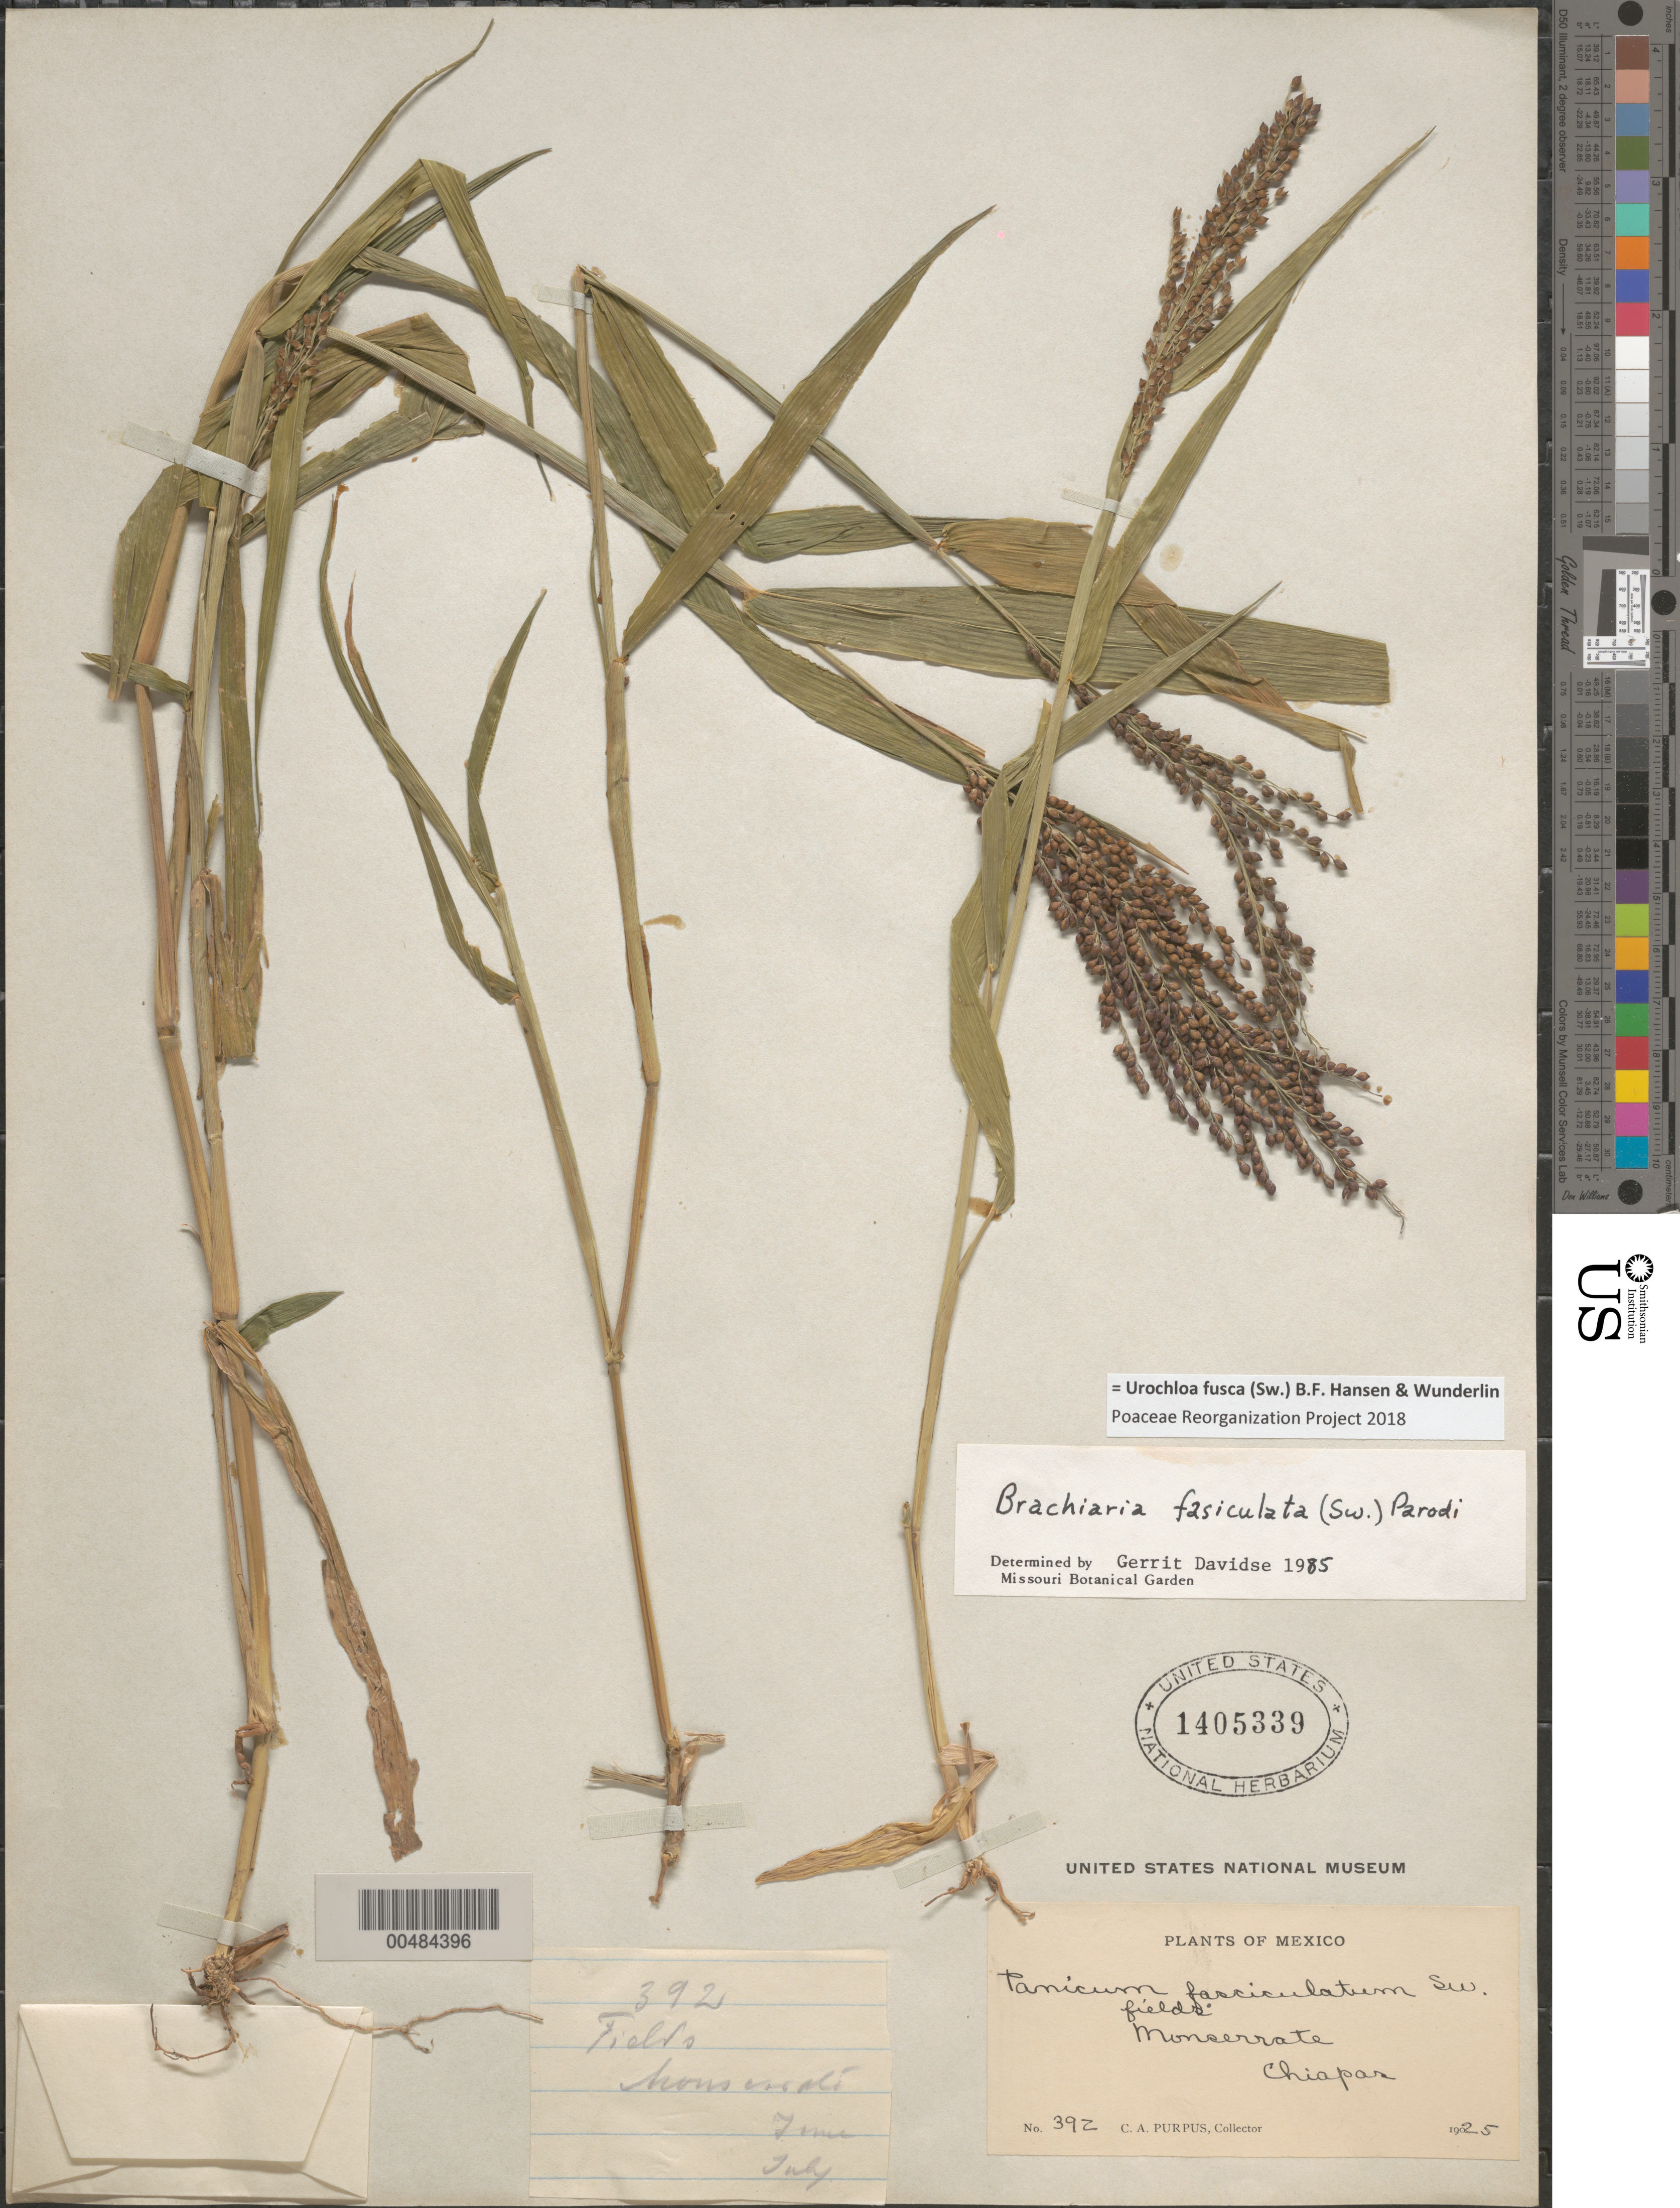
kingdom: Plantae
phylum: Tracheophyta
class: Liliopsida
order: Poales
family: Poaceae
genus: Brachiaria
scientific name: Brachiaria fasciculata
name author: (Sw.) Parodi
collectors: C. A. Purpus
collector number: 392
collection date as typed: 1925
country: Mexico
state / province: Chiapas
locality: Monserrate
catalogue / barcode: US 1405339